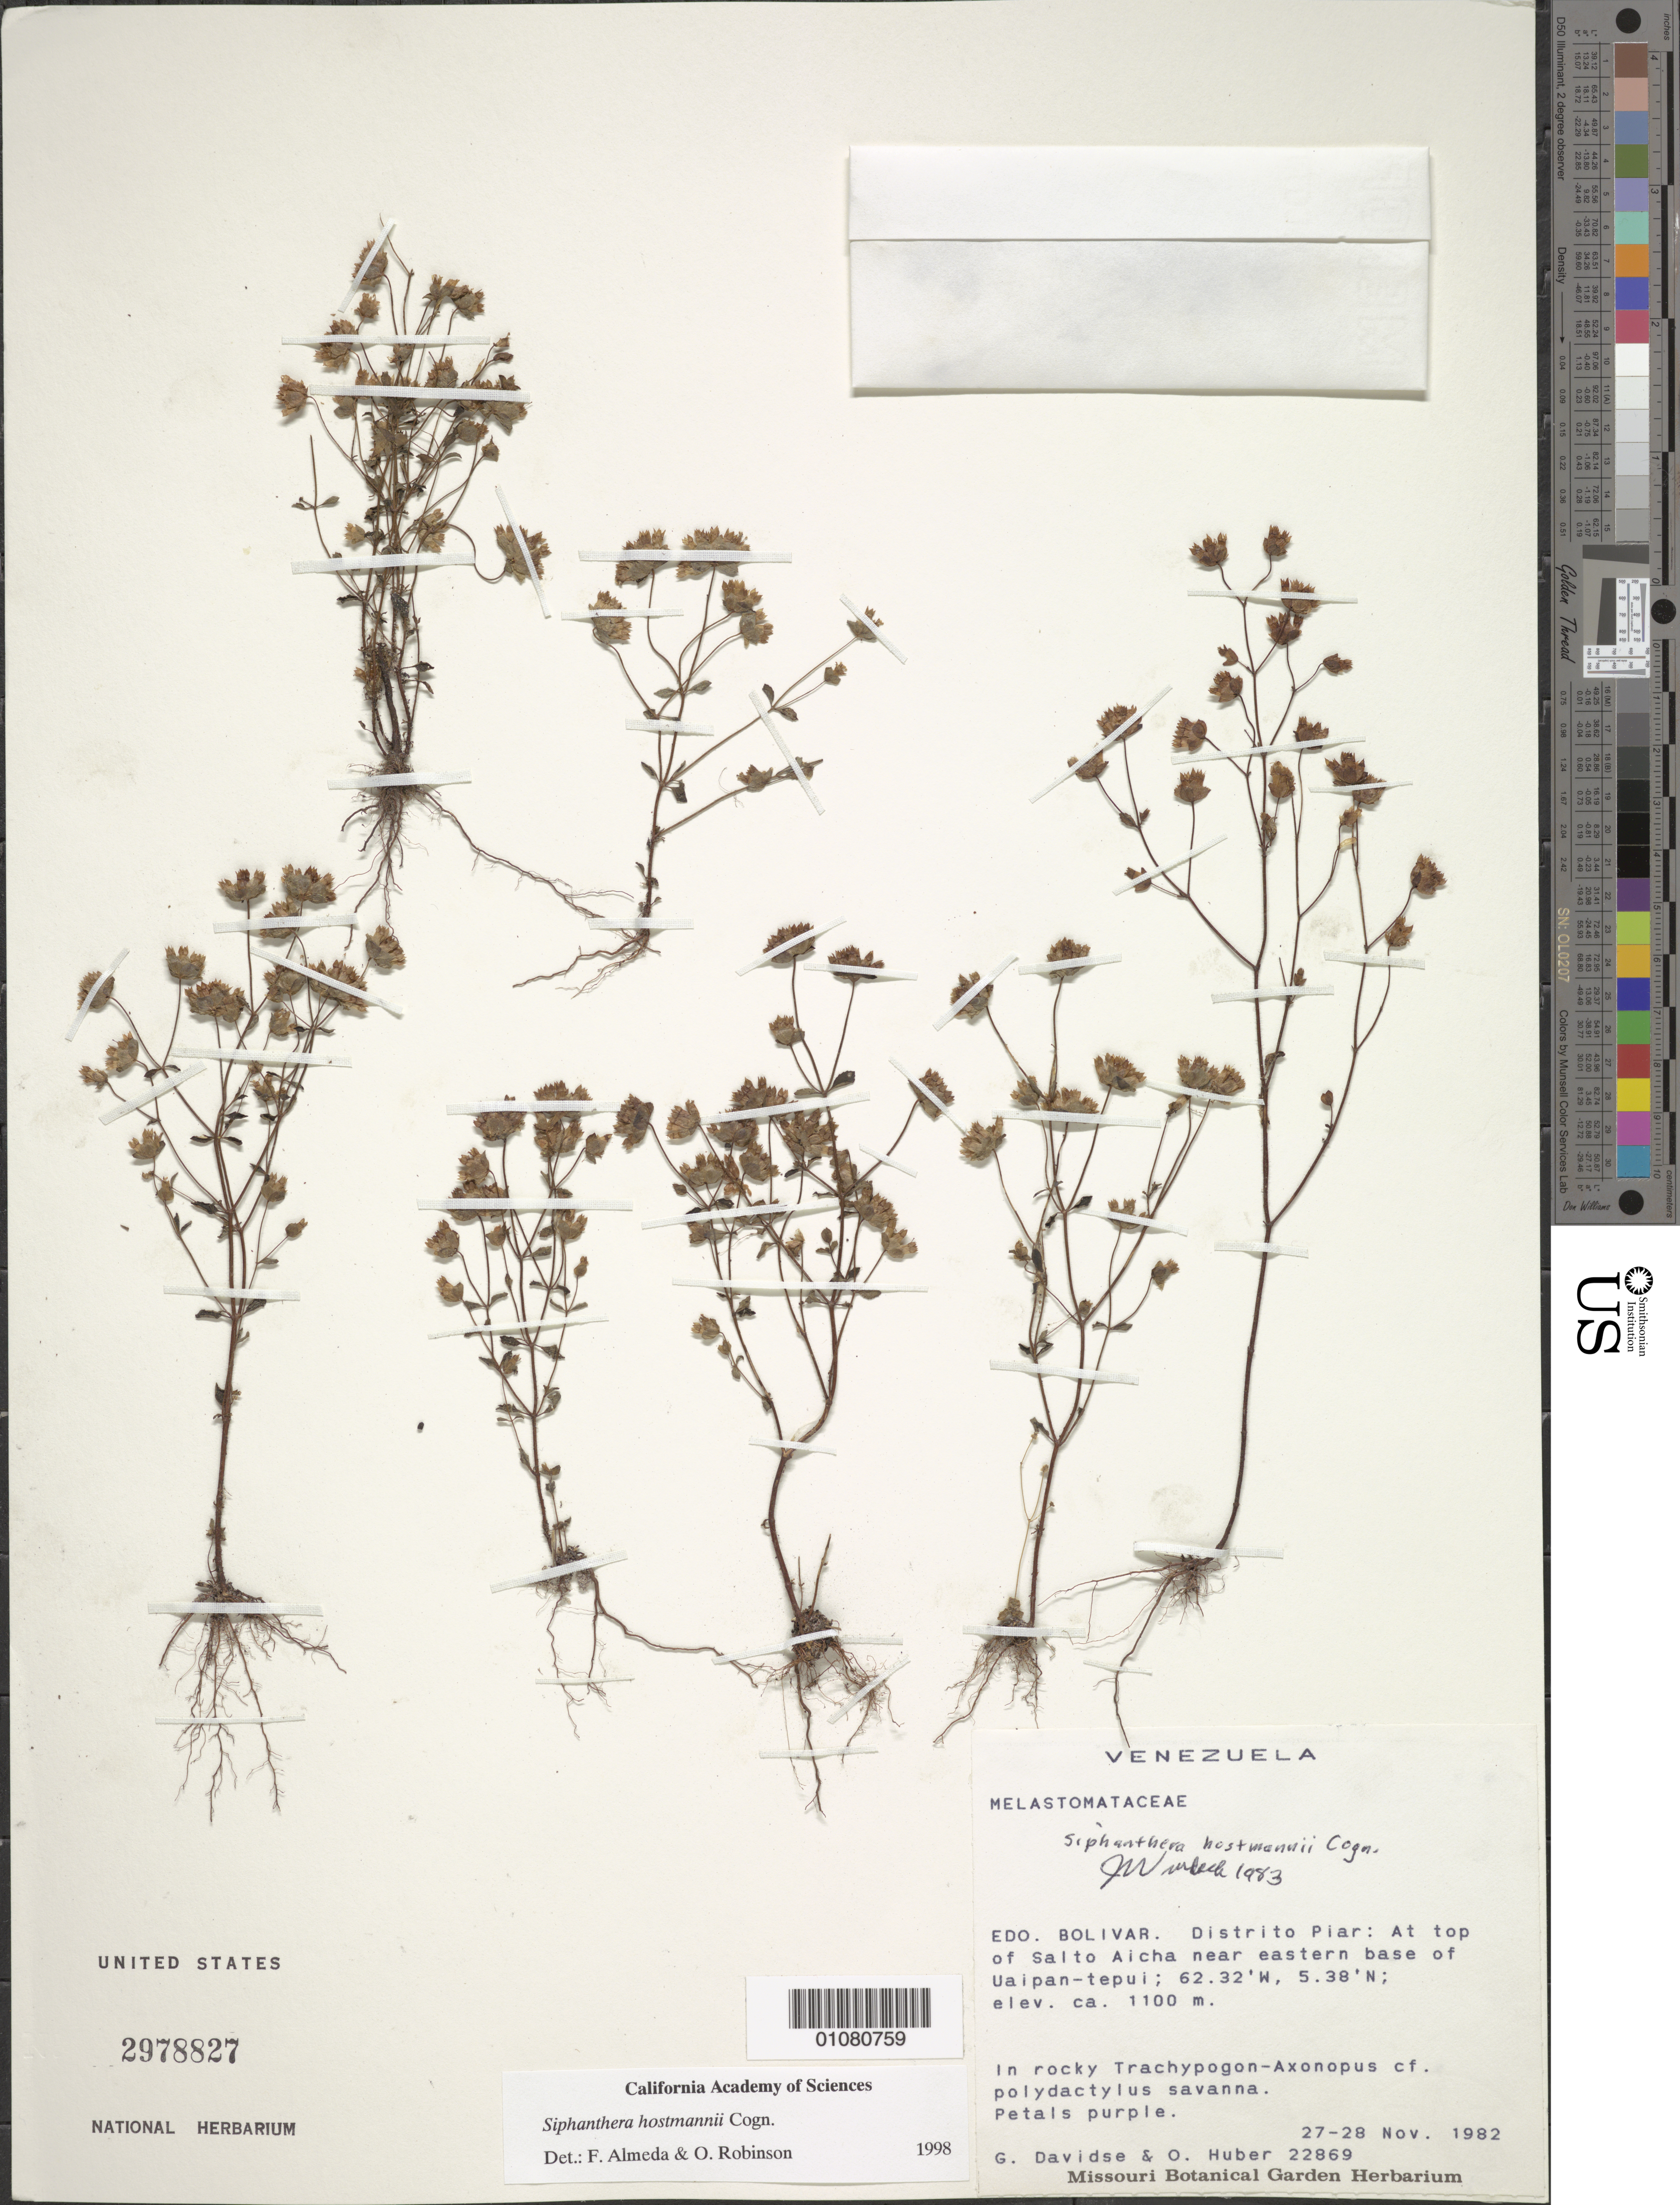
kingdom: Plantae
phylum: Tracheophyta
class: Magnoliopsida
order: Myrtales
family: Melastomataceae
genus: Siphanthera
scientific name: Siphanthera hostmannii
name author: Cogn.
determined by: Almeda, F.; Robinson, O.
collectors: G. Davidse & O. Huber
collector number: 22869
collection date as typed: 27-Nov-82 to 28-Nov-82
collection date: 1982-11-27/1982-11-28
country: Venezuela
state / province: Bolívar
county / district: Piar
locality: Salto Aicha, top of, near eastern base of Uaipan-tepuí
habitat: Rocky Trachypogon-Axonopus cf. polydactylus savanna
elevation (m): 1100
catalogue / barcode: US 2978827